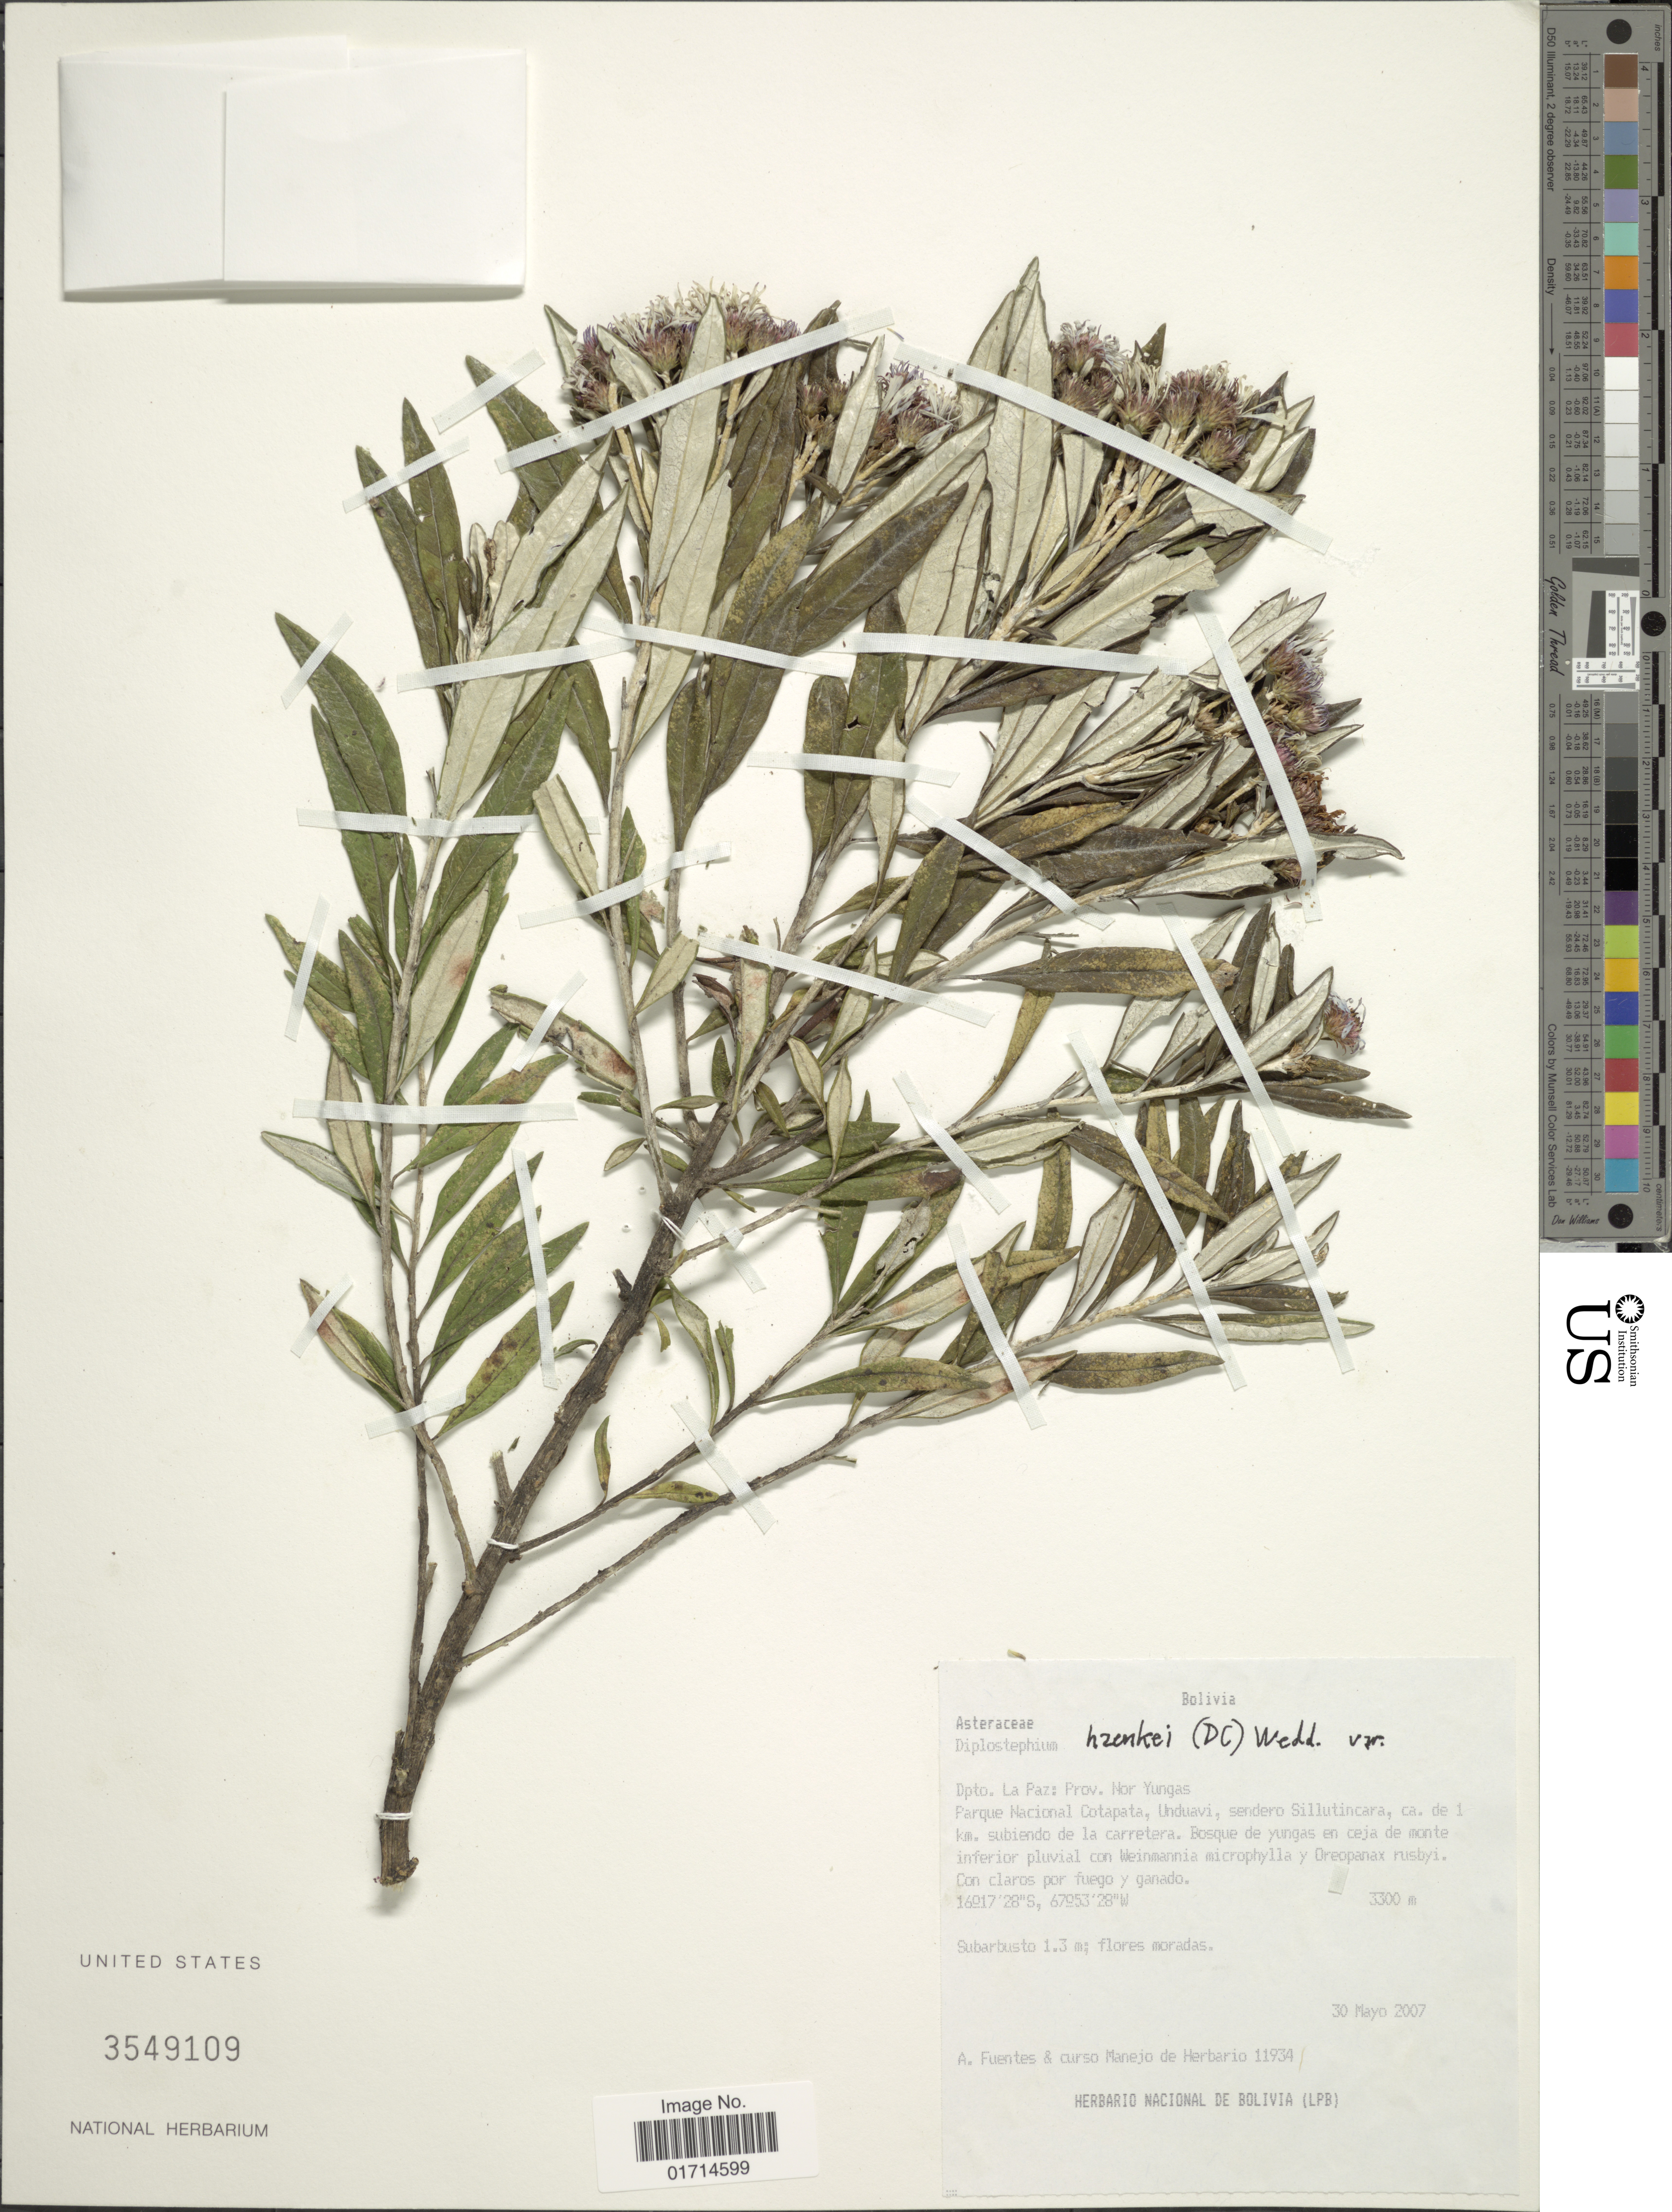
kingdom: Plantae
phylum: Tracheophyta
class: Magnoliopsida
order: Asterales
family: Asteraceae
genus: Diplostephium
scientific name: Diplostephium haenkei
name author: (DC.) Wedd.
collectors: A. Fuentes & Curso Manejo de Herbario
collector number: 11934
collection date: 2007-05-30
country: Bolivia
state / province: La Paz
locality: Prov. Nor Yungas, Parque Nacional Cotapata, Unduavi, sendero Sillutincara, ca. de 1 km. subiendo de la carretera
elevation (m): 3300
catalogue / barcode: US 3549109